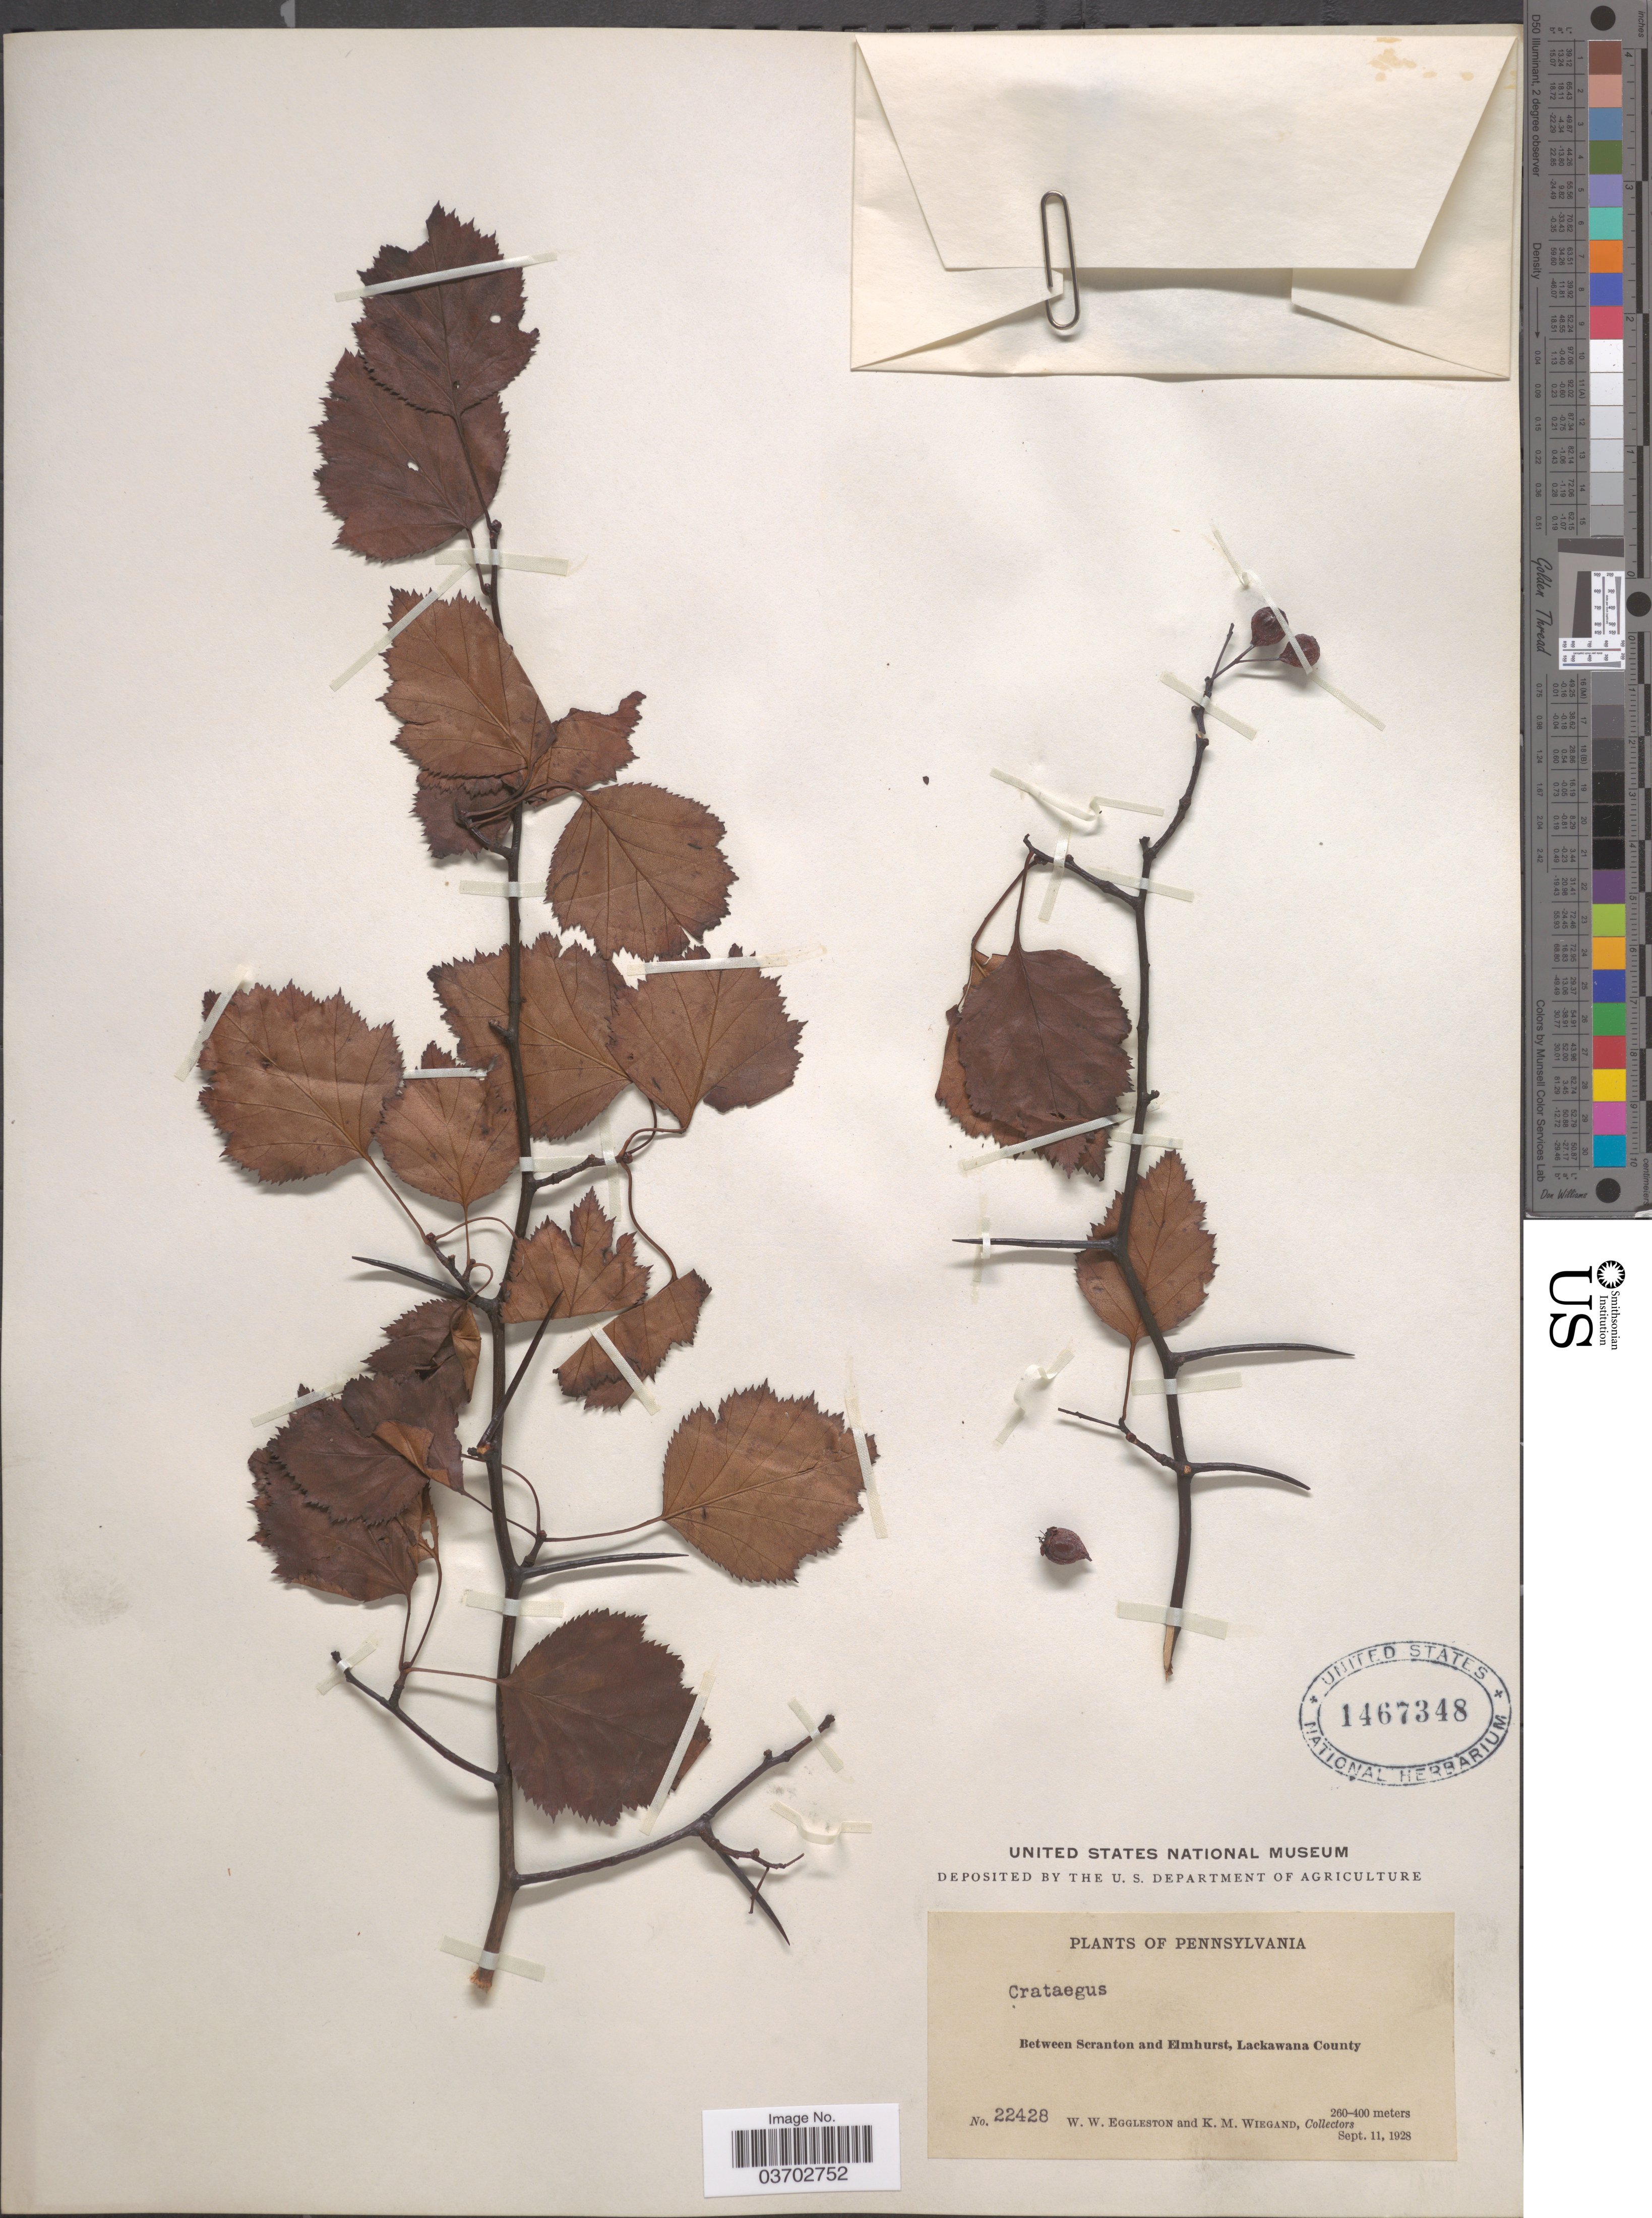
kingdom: Plantae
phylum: Tracheophyta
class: Magnoliopsida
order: Rosales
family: Rosaceae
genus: Crataegus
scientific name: Crataegus sp.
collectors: W. W. Eggleston & K. M. Wiegand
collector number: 22428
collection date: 1928-09-11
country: United States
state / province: Pennsylvania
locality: Between Scranton and Elmhurst, Lackawana County.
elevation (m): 260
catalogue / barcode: US 1467348